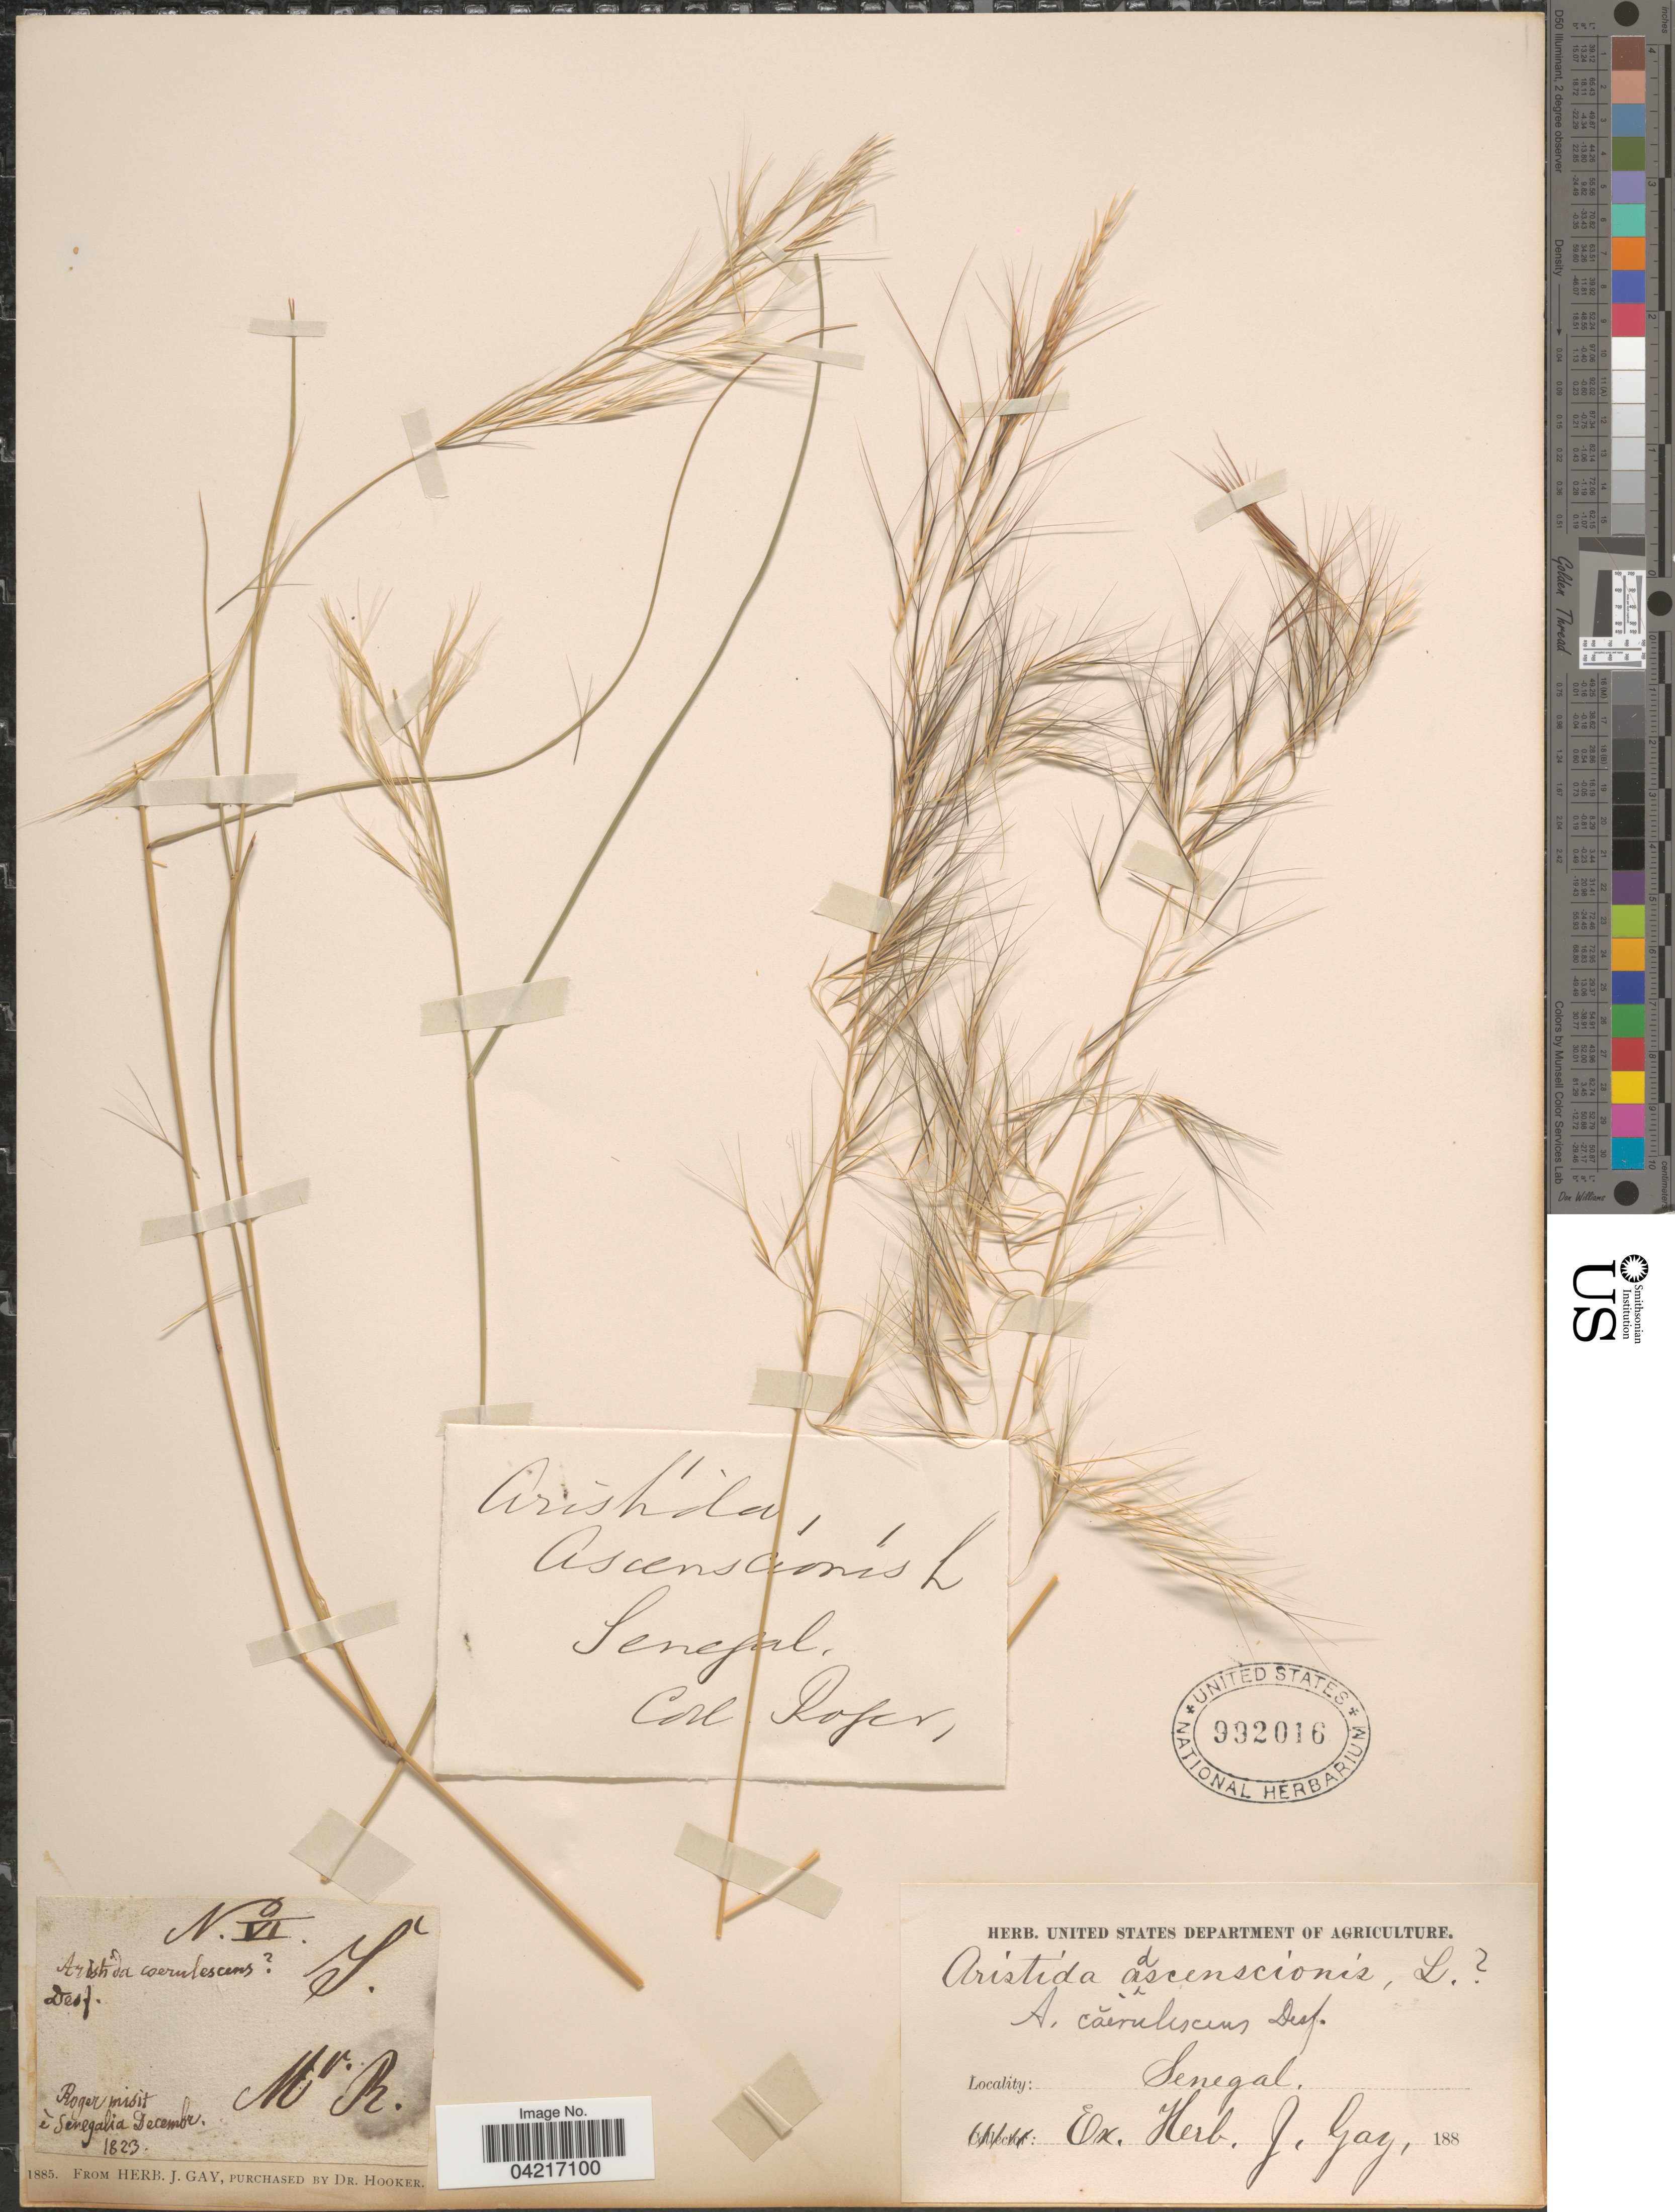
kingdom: Plantae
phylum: Tracheophyta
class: Liliopsida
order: Poales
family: Poaceae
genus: Aristida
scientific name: Aristida adscensionis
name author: L.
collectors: C. Rofer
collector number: VI?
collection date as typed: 188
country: Senegal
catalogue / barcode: US 992016